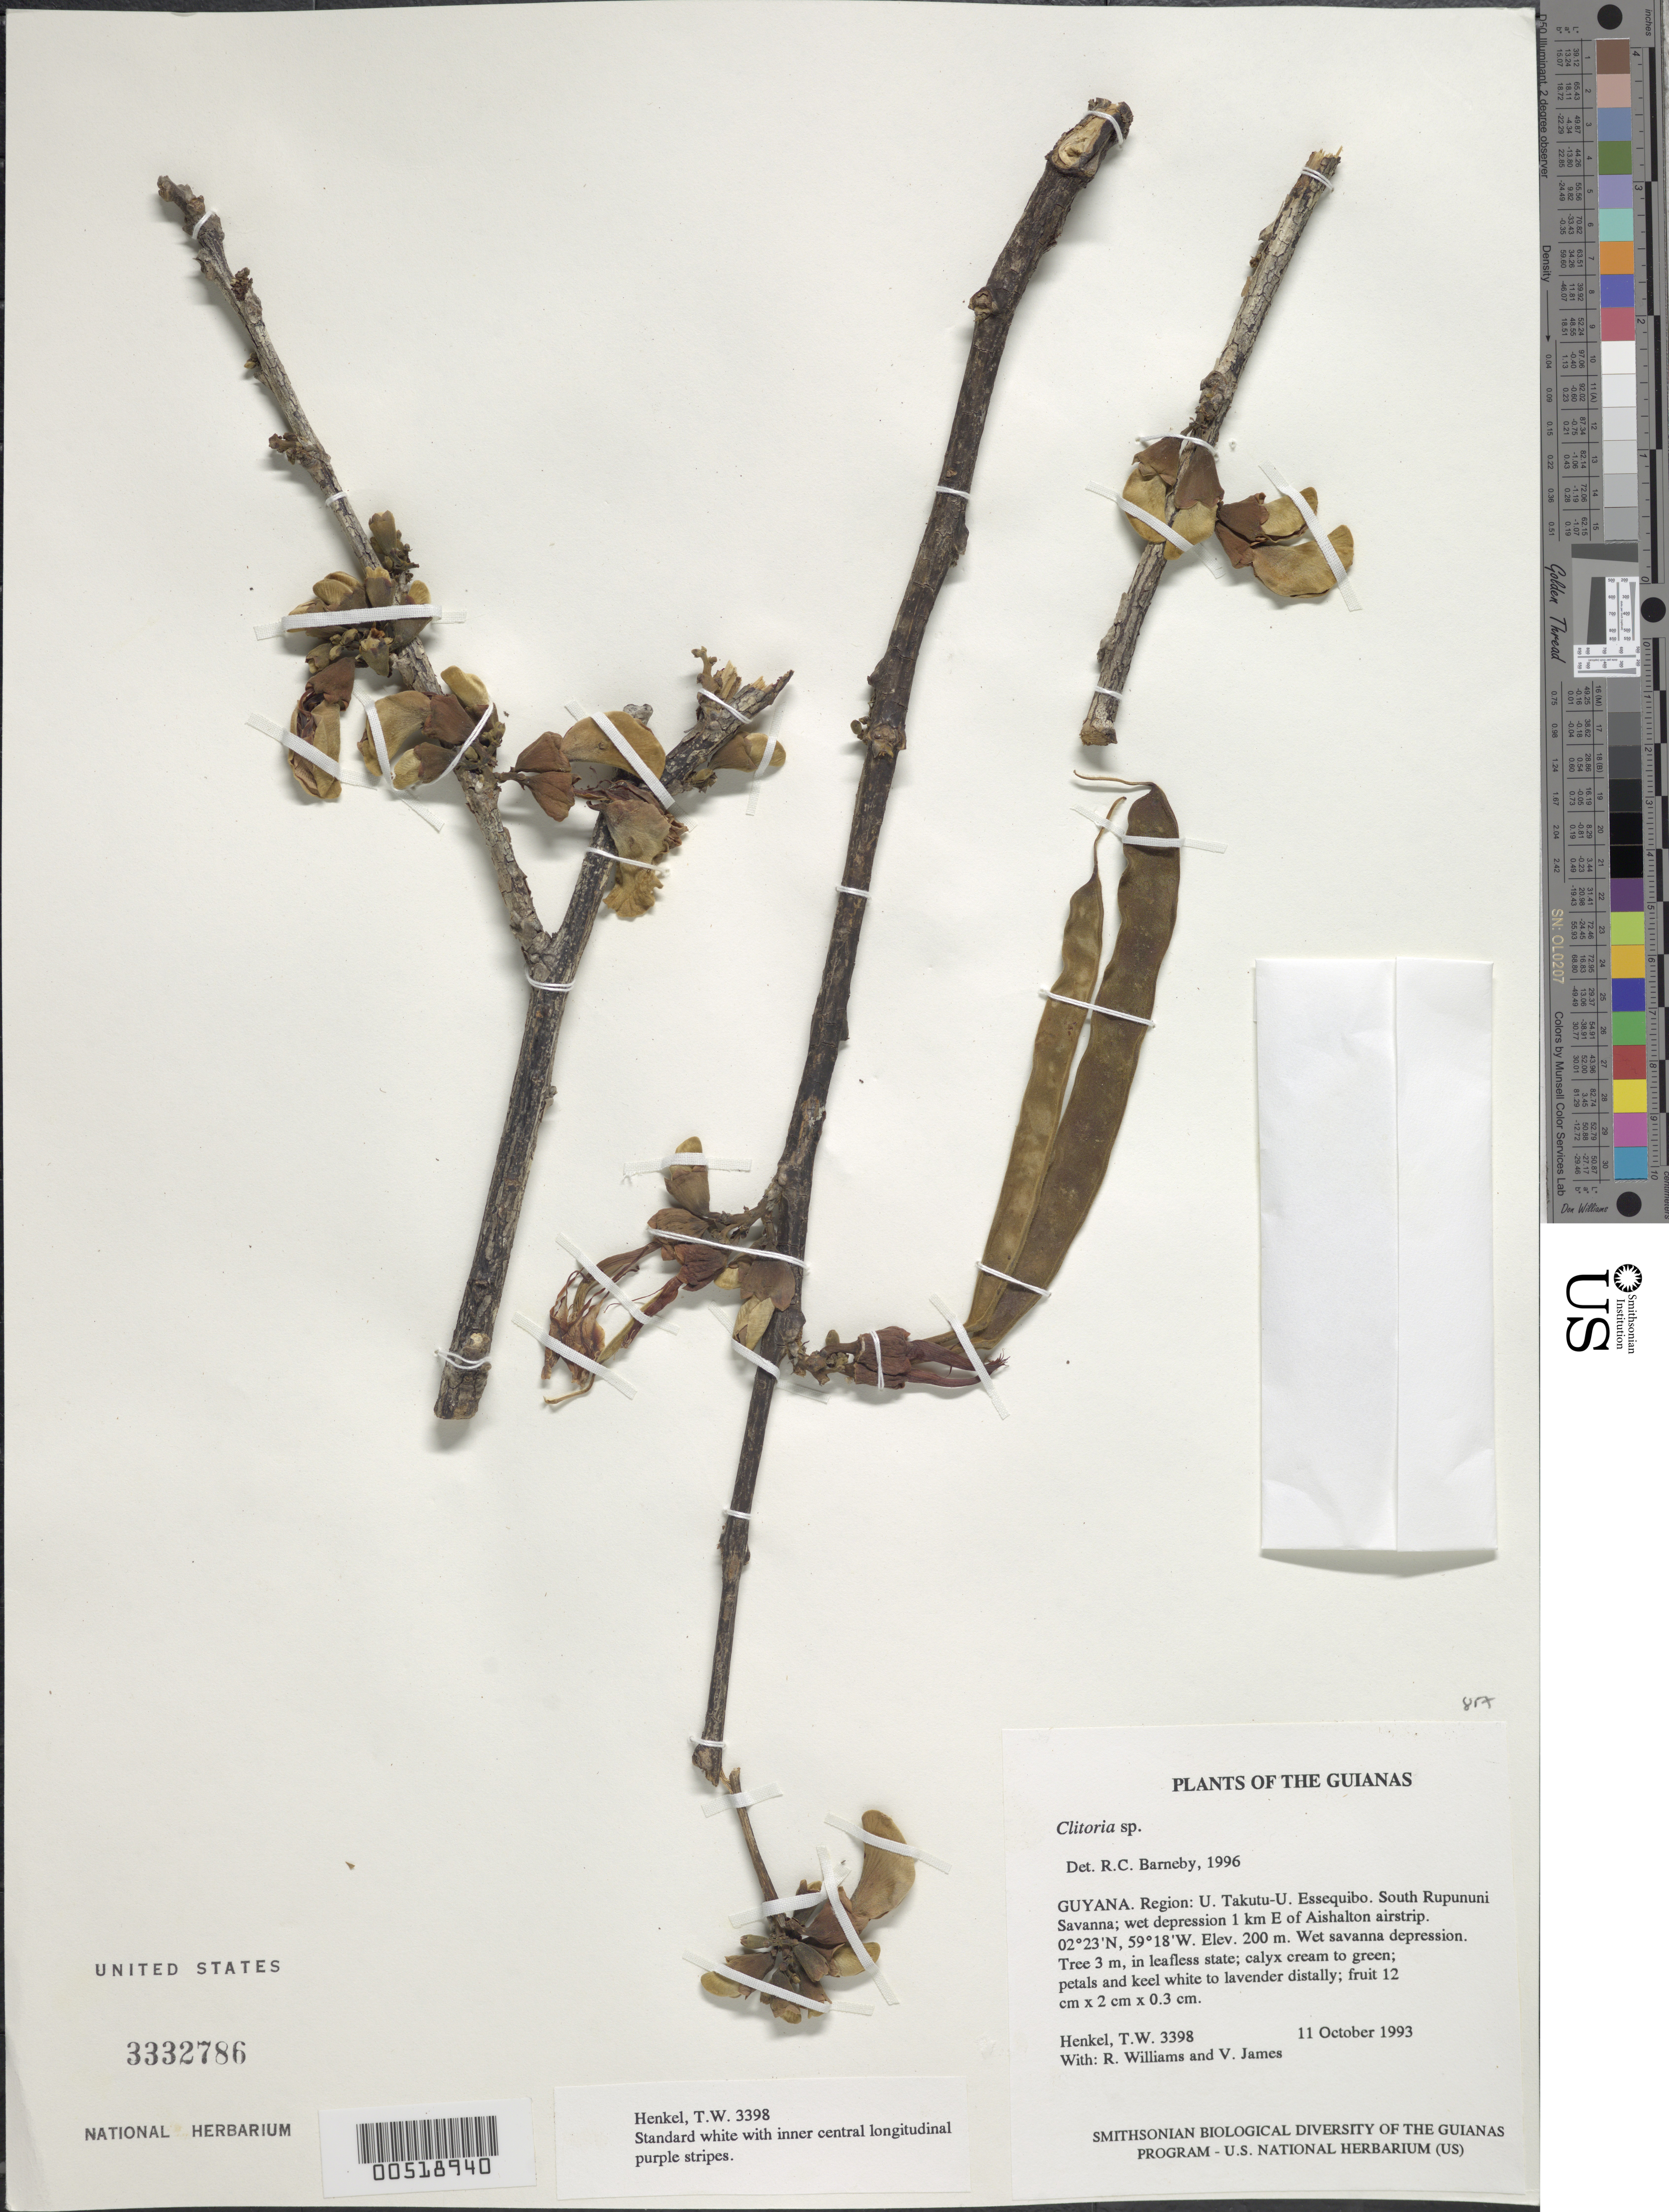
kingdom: Plantae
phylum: Tracheophyta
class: Magnoliopsida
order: Fabales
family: Fabaceae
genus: Clitoria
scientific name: Clitoria sp.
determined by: Barneby, Rupert C., (NY)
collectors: T. Henkel, R. Williams & V. James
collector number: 3398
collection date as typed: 11 October 1993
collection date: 1993-10-11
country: Guyana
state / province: U. Takutu-U. Essequibo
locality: South Rupununi Savanna; wet depression 1 km E of Aishalton airstrip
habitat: Wet savanna depression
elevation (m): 200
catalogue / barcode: US 3332786